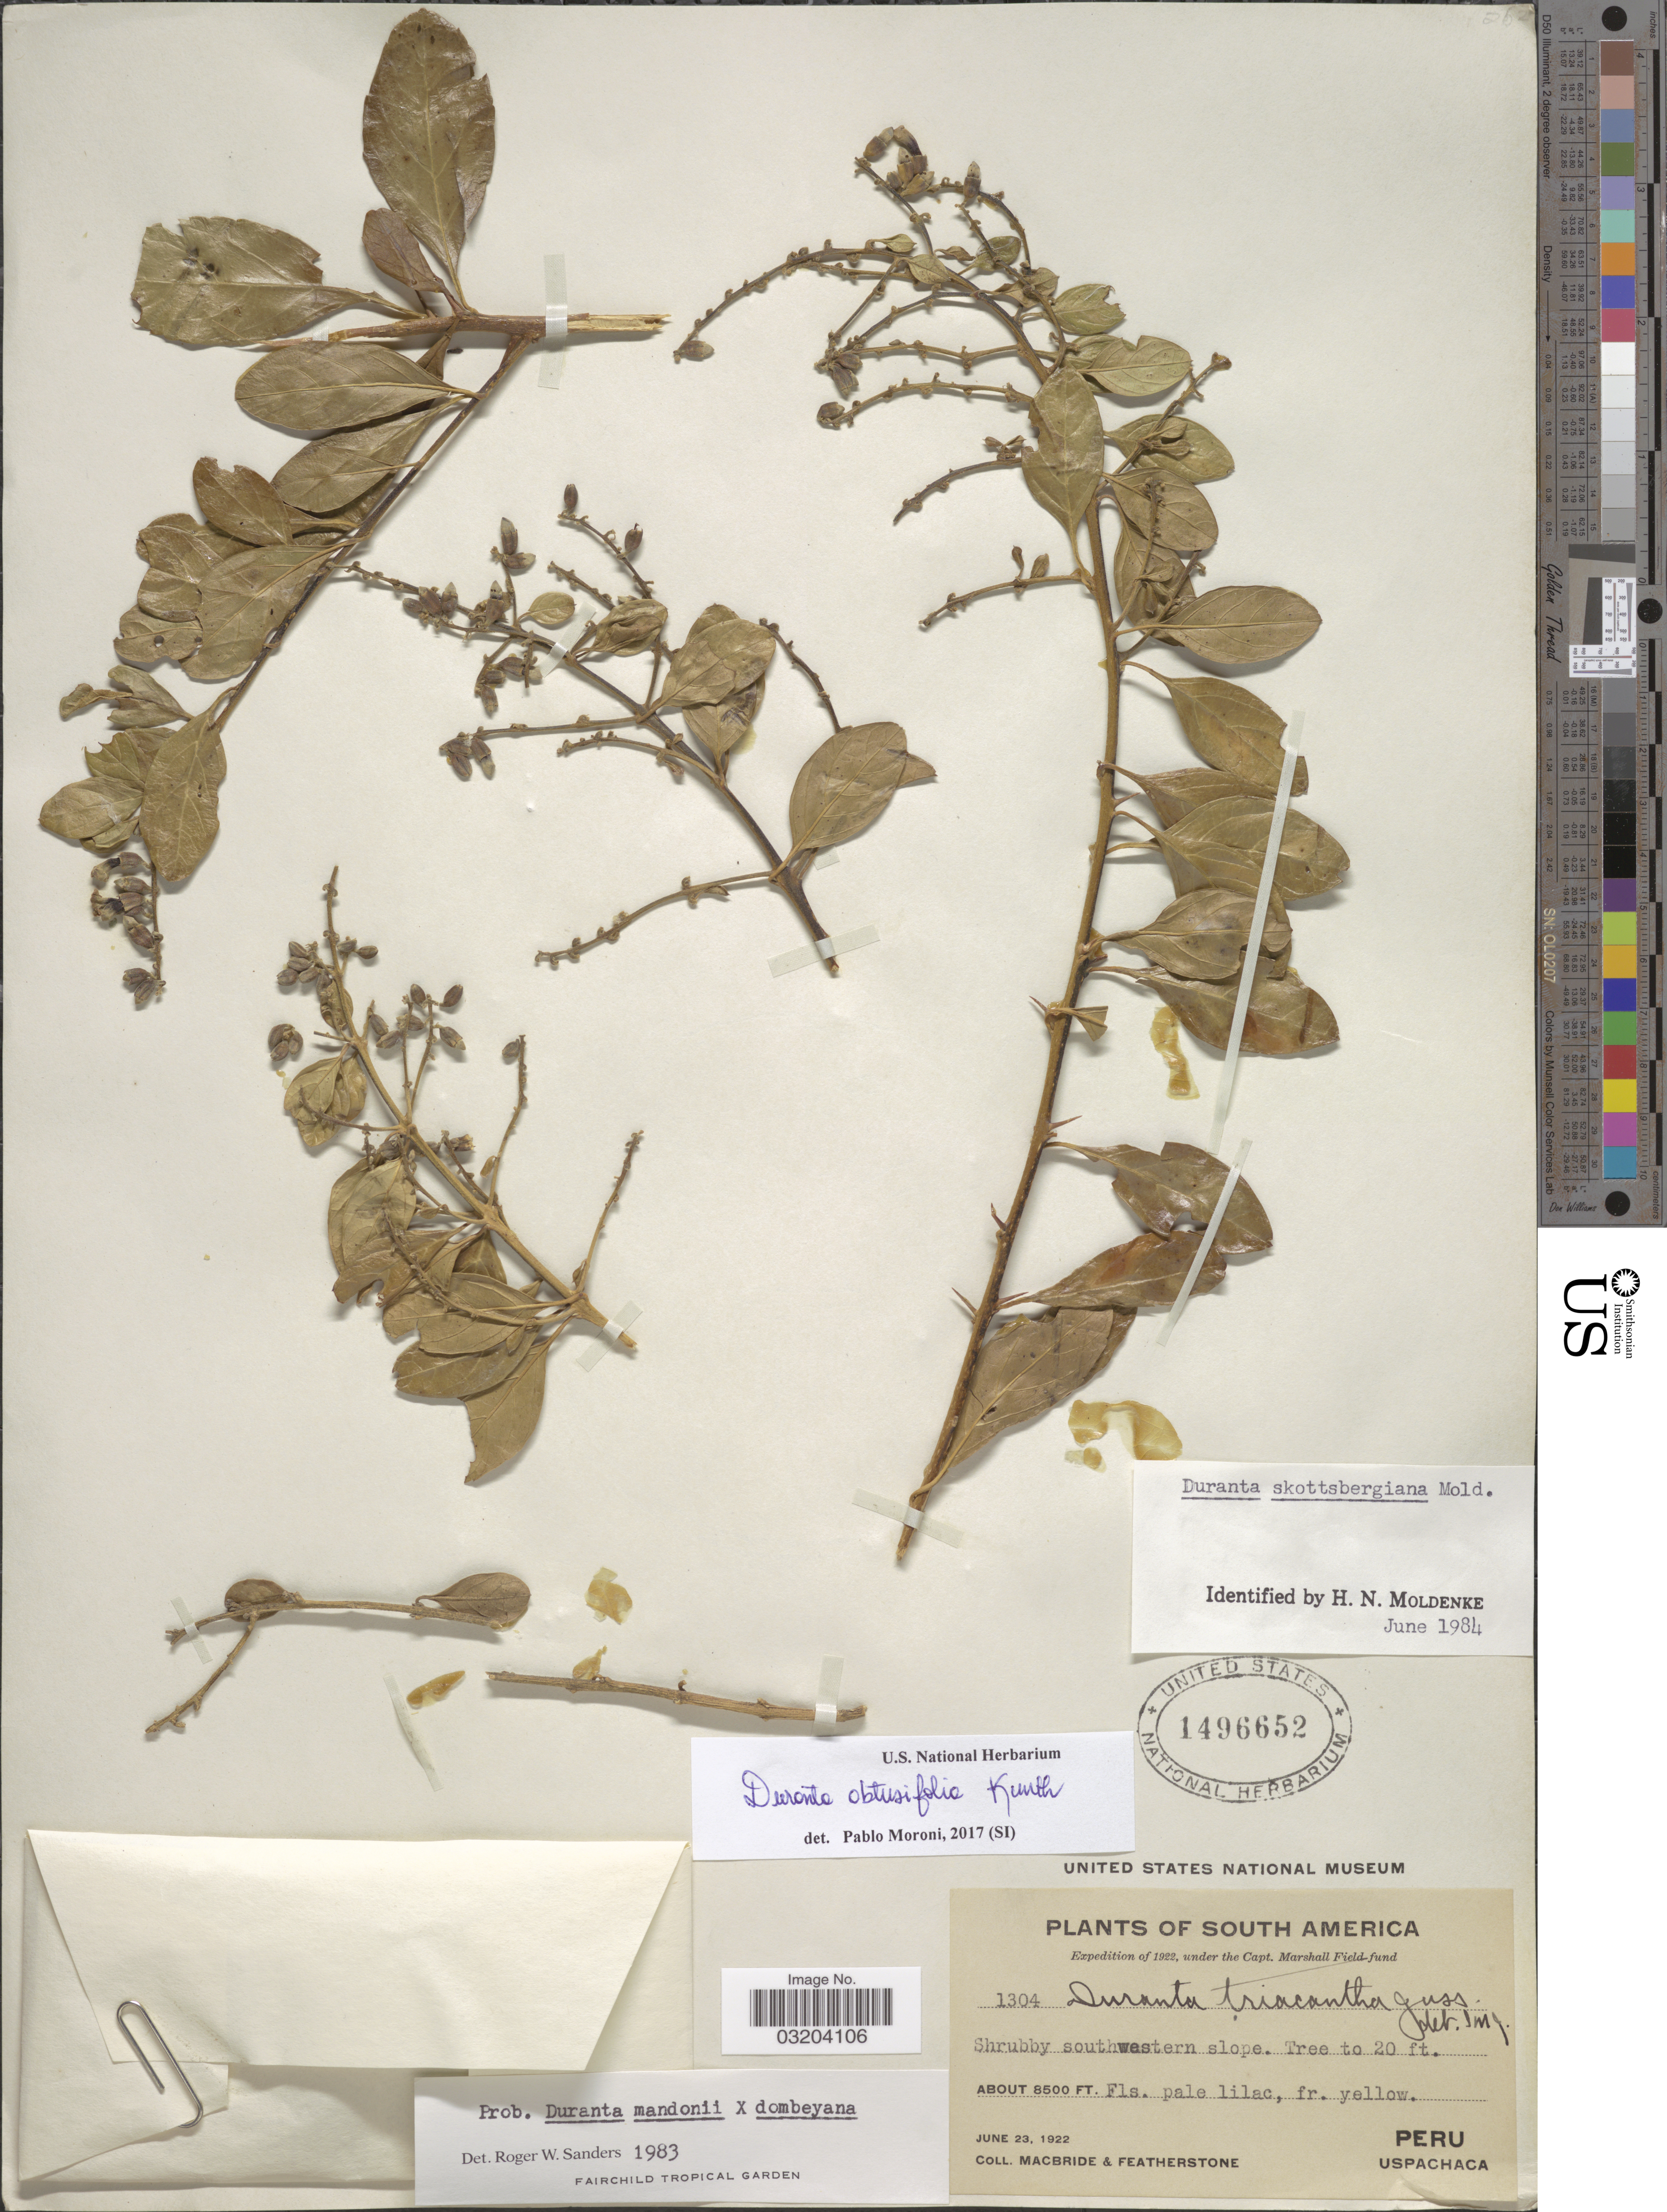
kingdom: Plantae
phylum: Tracheophyta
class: Magnoliopsida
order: Lamiales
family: Verbenaceae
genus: Duranta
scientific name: Duranta peruviana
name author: Moldenke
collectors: Macbride, -- & -. Featherstone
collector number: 1304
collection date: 1922-06-23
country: Peru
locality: Uspachaca.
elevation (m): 2591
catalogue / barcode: US 1496652